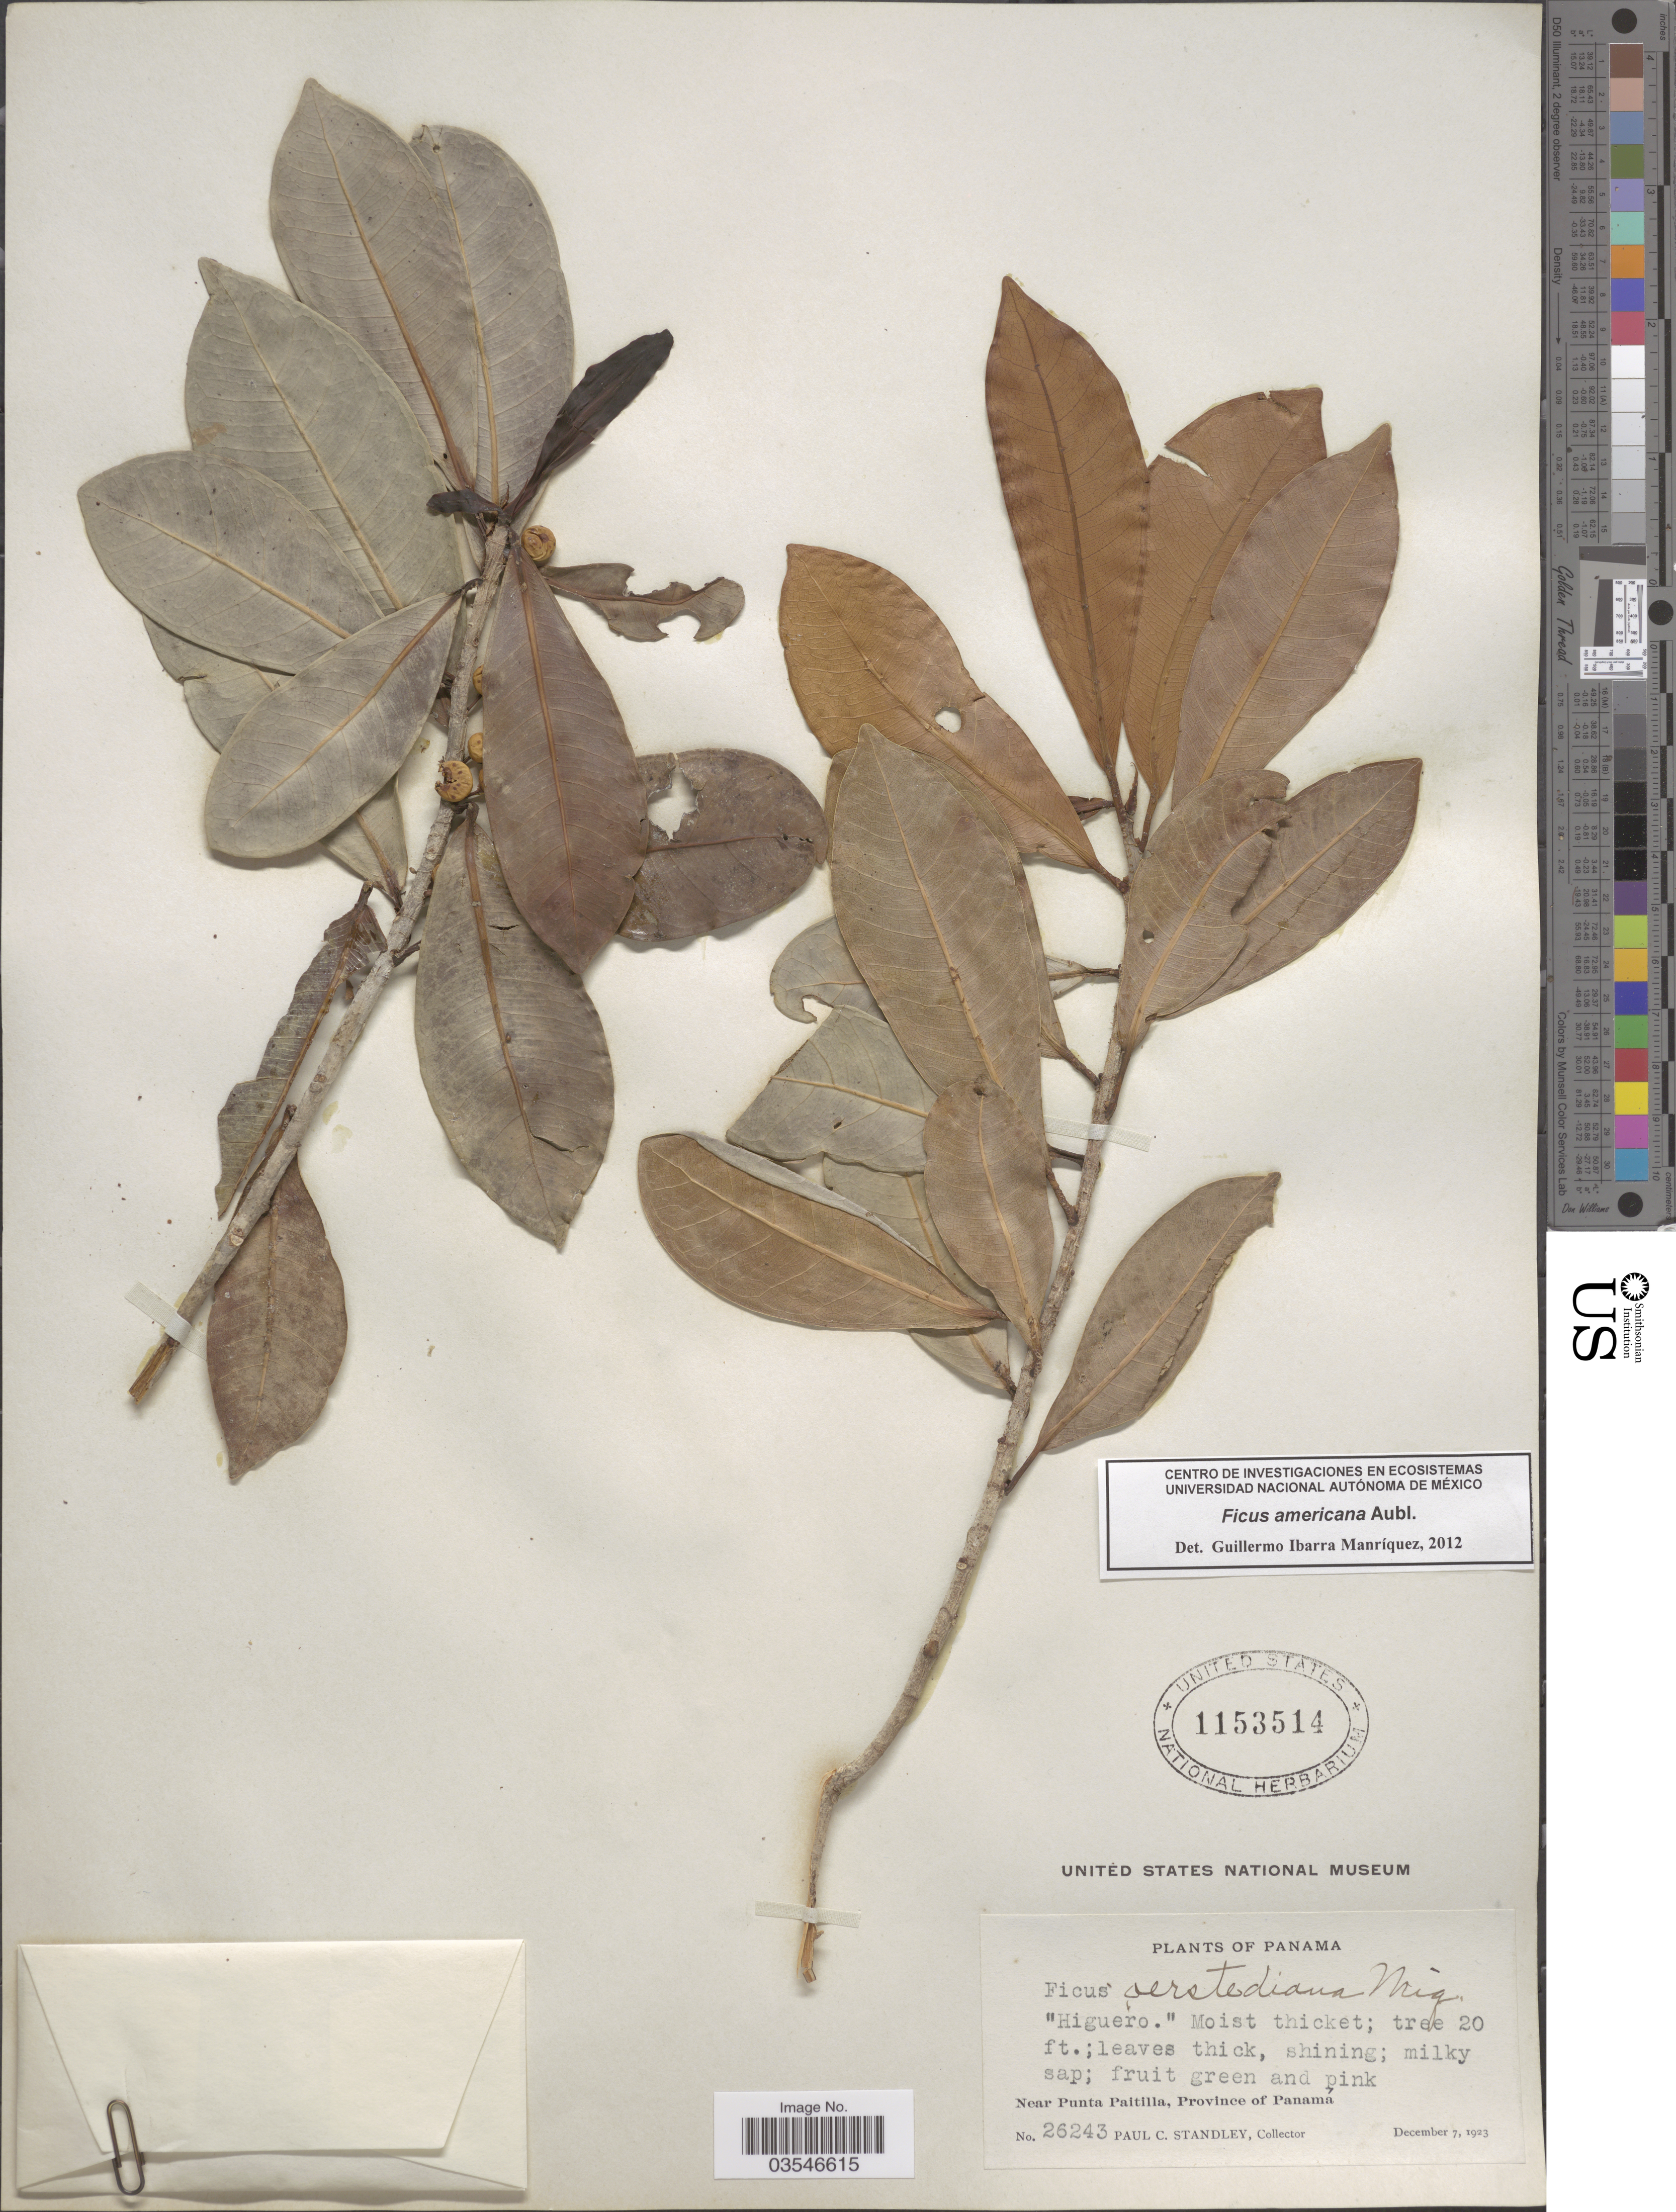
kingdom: Plantae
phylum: Tracheophyta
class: Magnoliopsida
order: Rosales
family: Moraceae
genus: Ficus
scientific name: Ficus americana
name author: Aubl.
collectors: P. C. Standley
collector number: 26243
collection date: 1923-12-07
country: Panama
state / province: Panamá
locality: Near Punta Paitilla.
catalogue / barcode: US 1153514